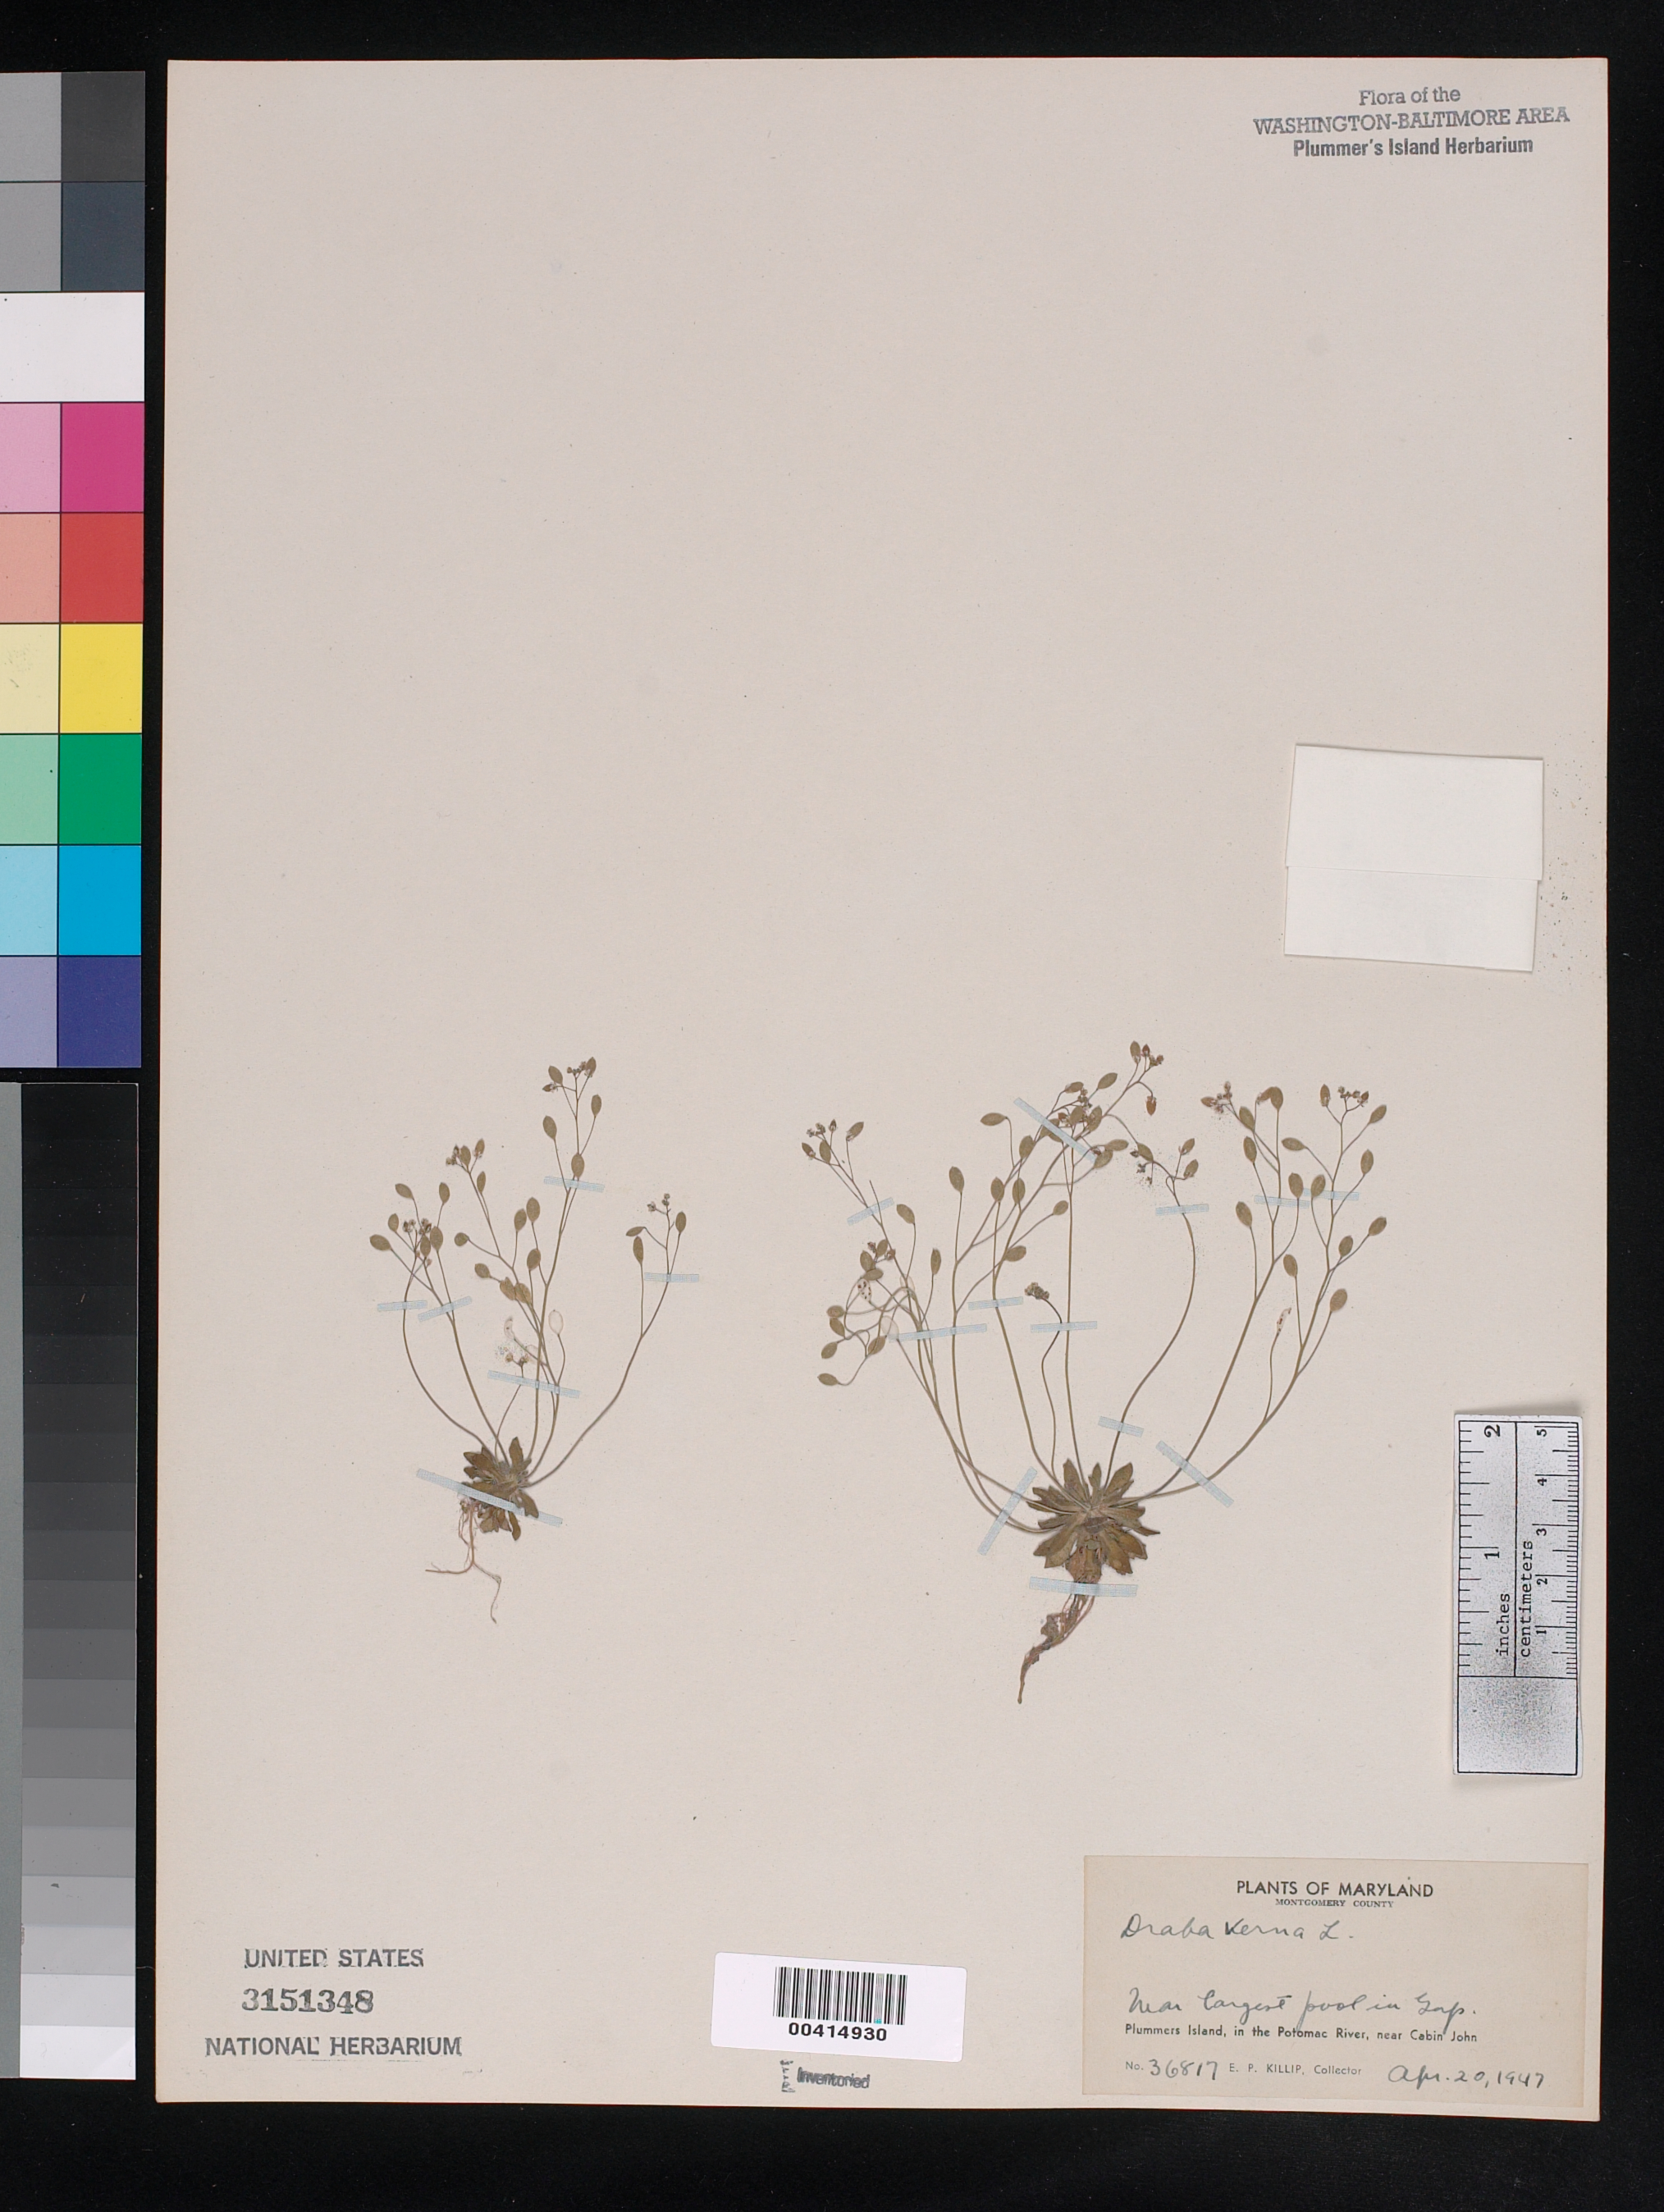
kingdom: Plantae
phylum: Tracheophyta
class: Magnoliopsida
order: Brassicales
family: Brassicaceae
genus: Draba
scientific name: Draba verna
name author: L.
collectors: E. P. Killip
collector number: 36817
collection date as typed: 20 Apr 1947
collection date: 1947-04-20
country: United States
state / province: Maryland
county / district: Montgomery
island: Plummers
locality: Plummer's Island; near largest pool in the Gap C. & O. Canal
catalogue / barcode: US 3151348